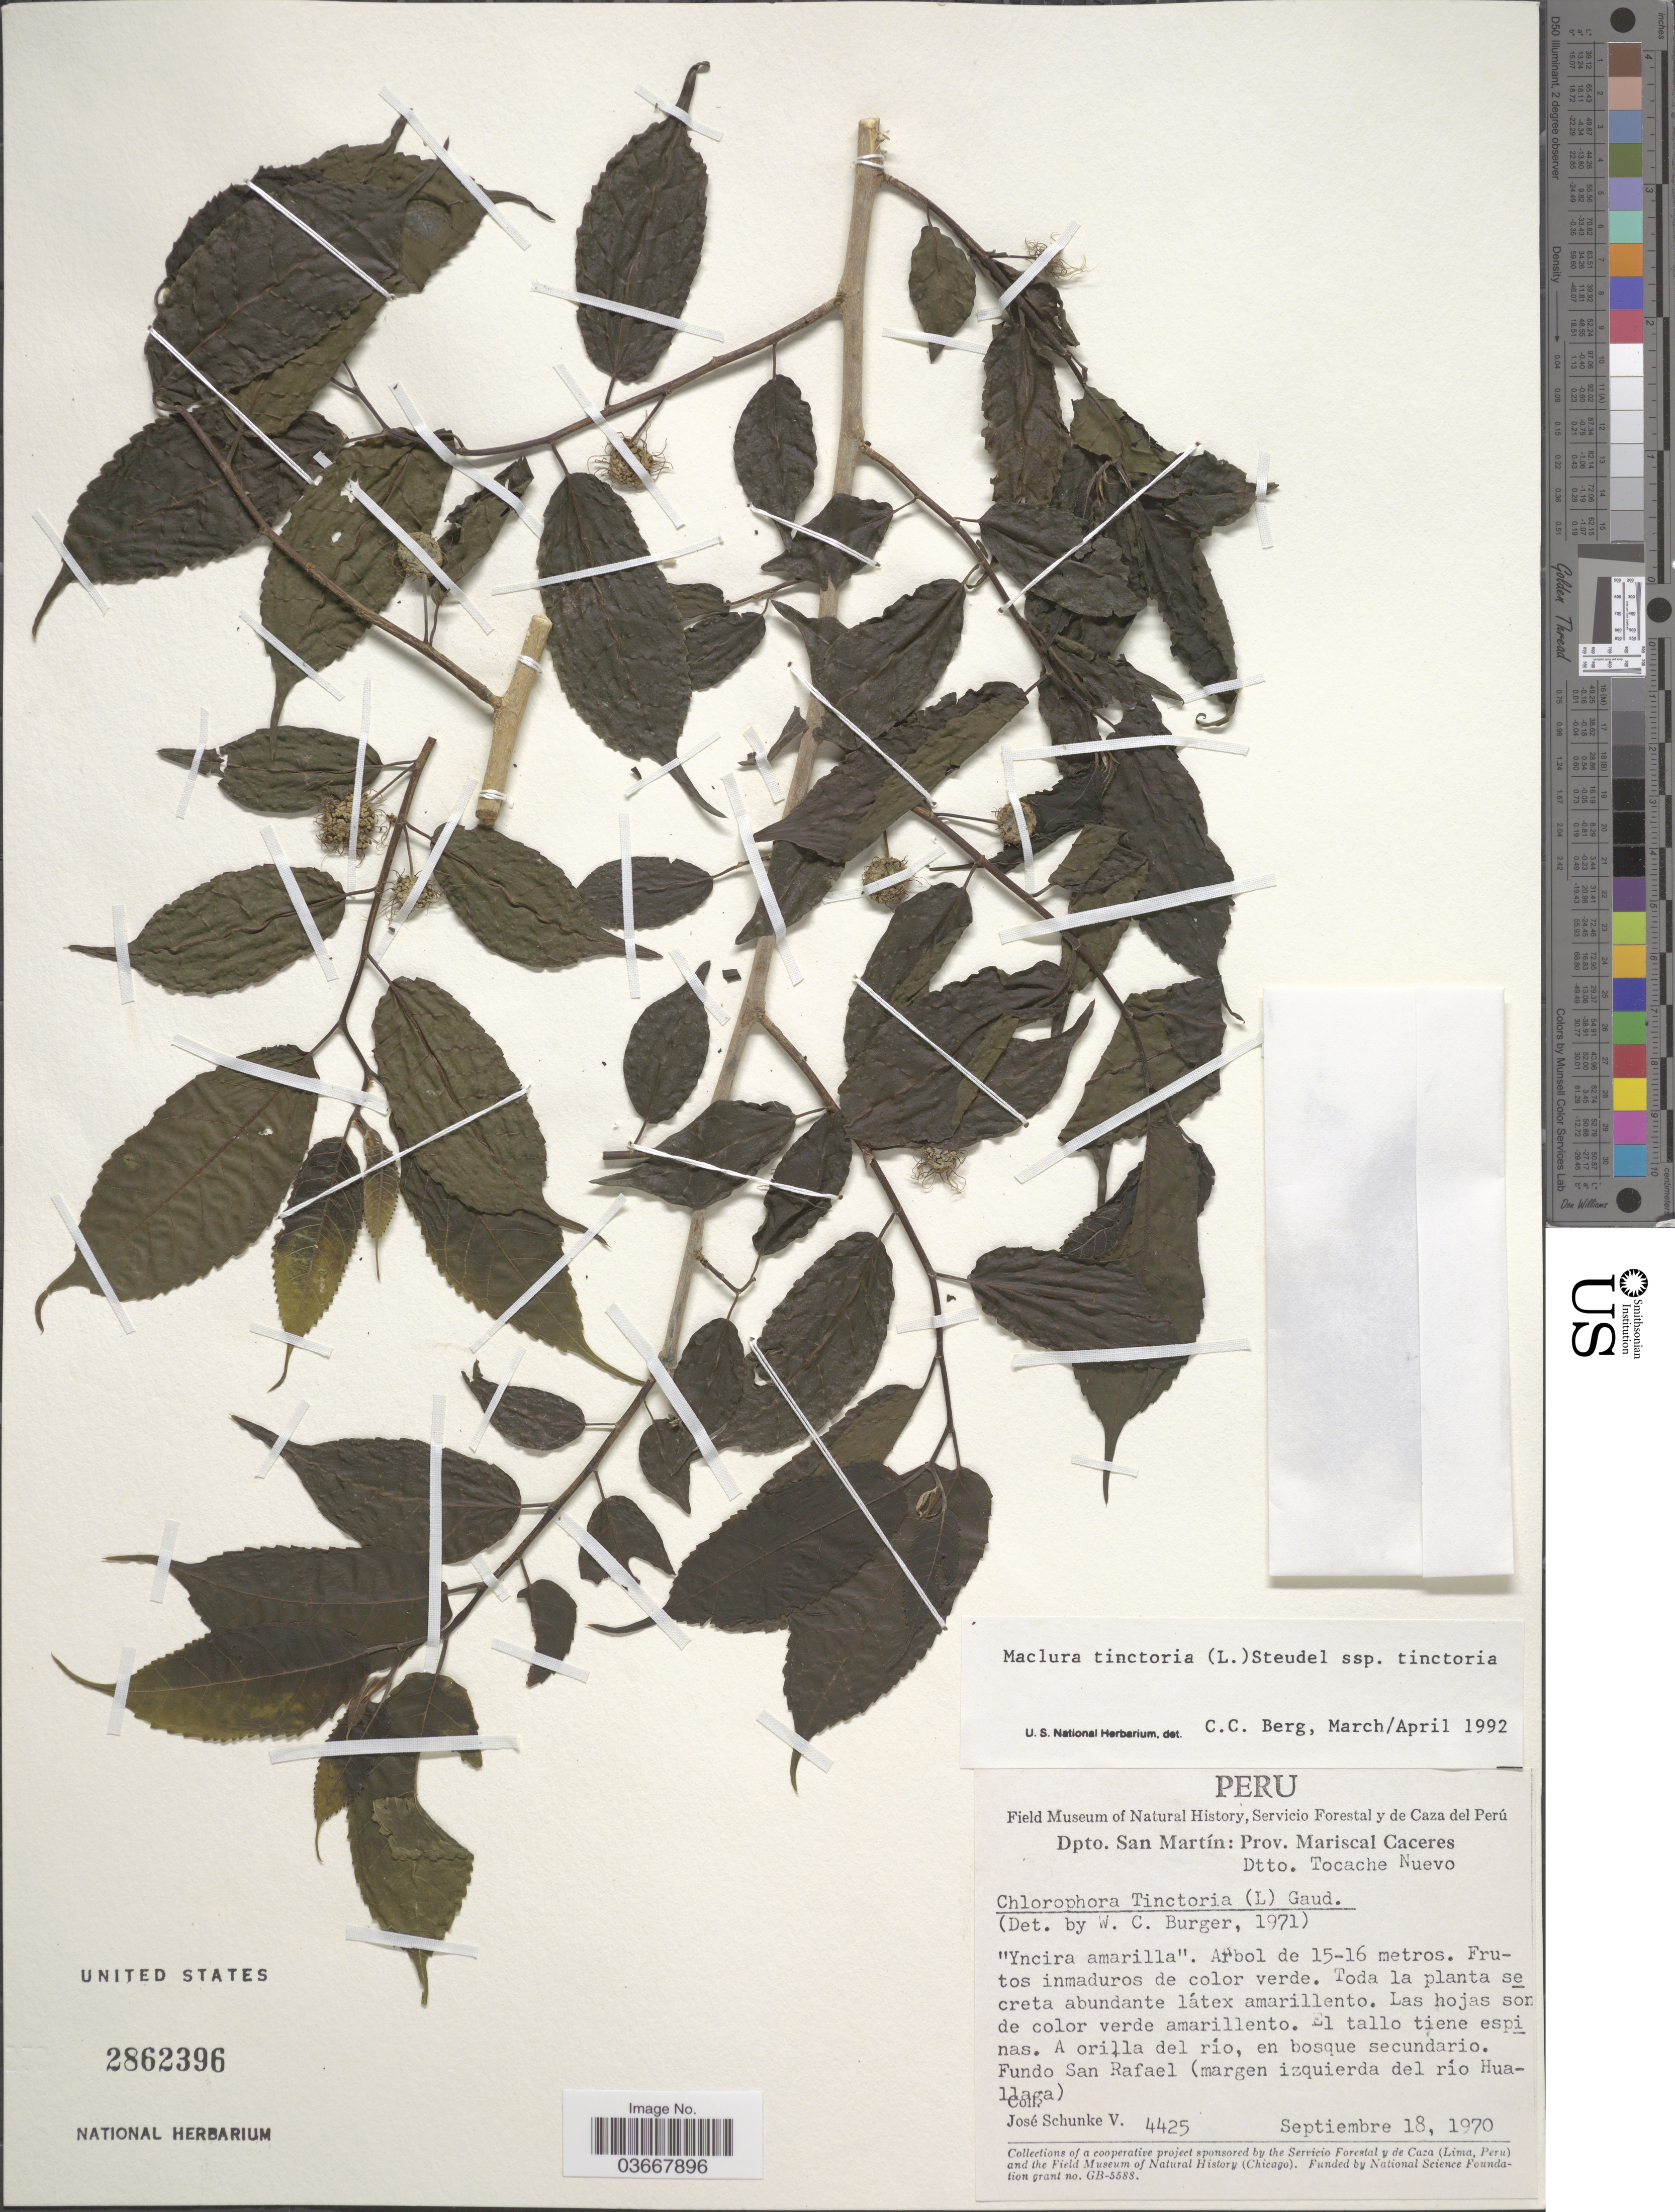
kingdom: Plantae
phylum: Tracheophyta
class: Magnoliopsida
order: Rosales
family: Moraceae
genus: Maclura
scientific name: Maclura tinctoria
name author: (L.) D. Don ex Steud.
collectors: J. Schunke Vigo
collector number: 4425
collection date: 1970-09-18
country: Peru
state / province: San Martín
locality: Dpto. San Martín: Prov. Mariscal Caceres. Dtto. Tocache Nuevo. Fundo San Rafael (margen izquierda del río Huallaga).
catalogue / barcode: US 2862396